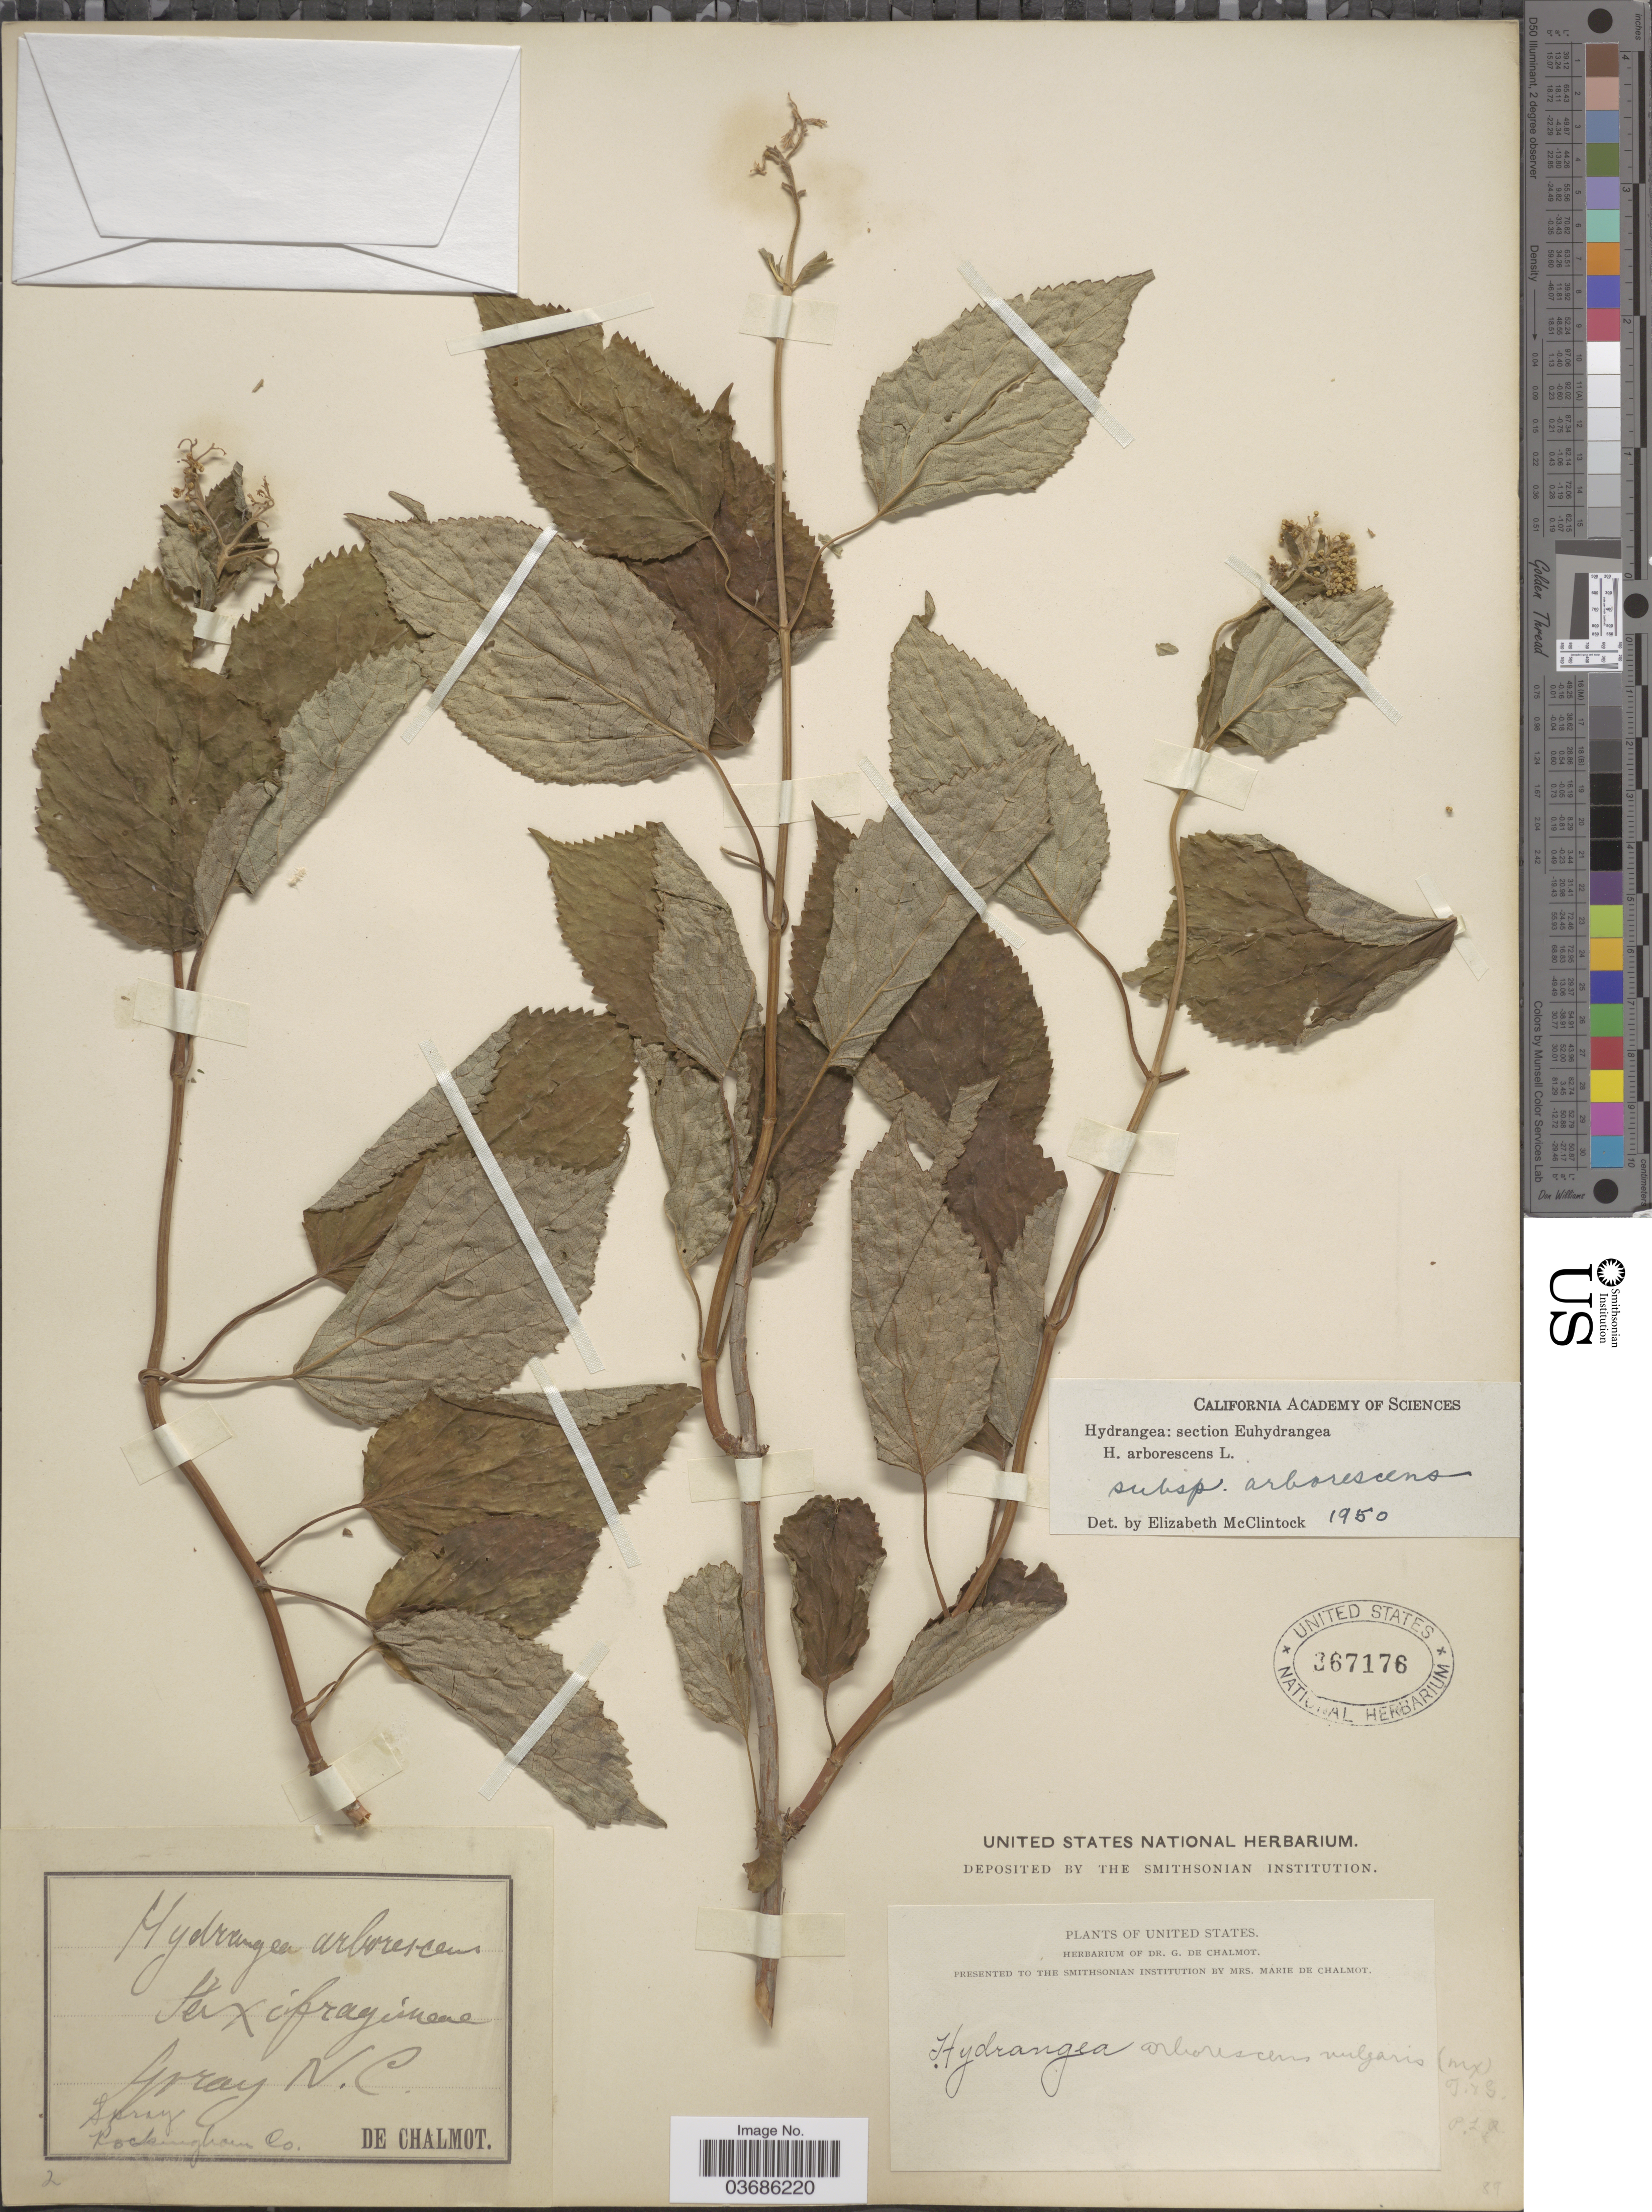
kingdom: Plantae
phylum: Tracheophyta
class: Magnoliopsida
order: Cornales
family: Hydrangeaceae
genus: Hydrangea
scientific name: Hydrangea arborescens subsp. arborescens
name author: L.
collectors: G. de Chalmot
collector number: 2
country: United States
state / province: North Carolina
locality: Spray. Spray. Rockingham Co.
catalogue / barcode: US 367176